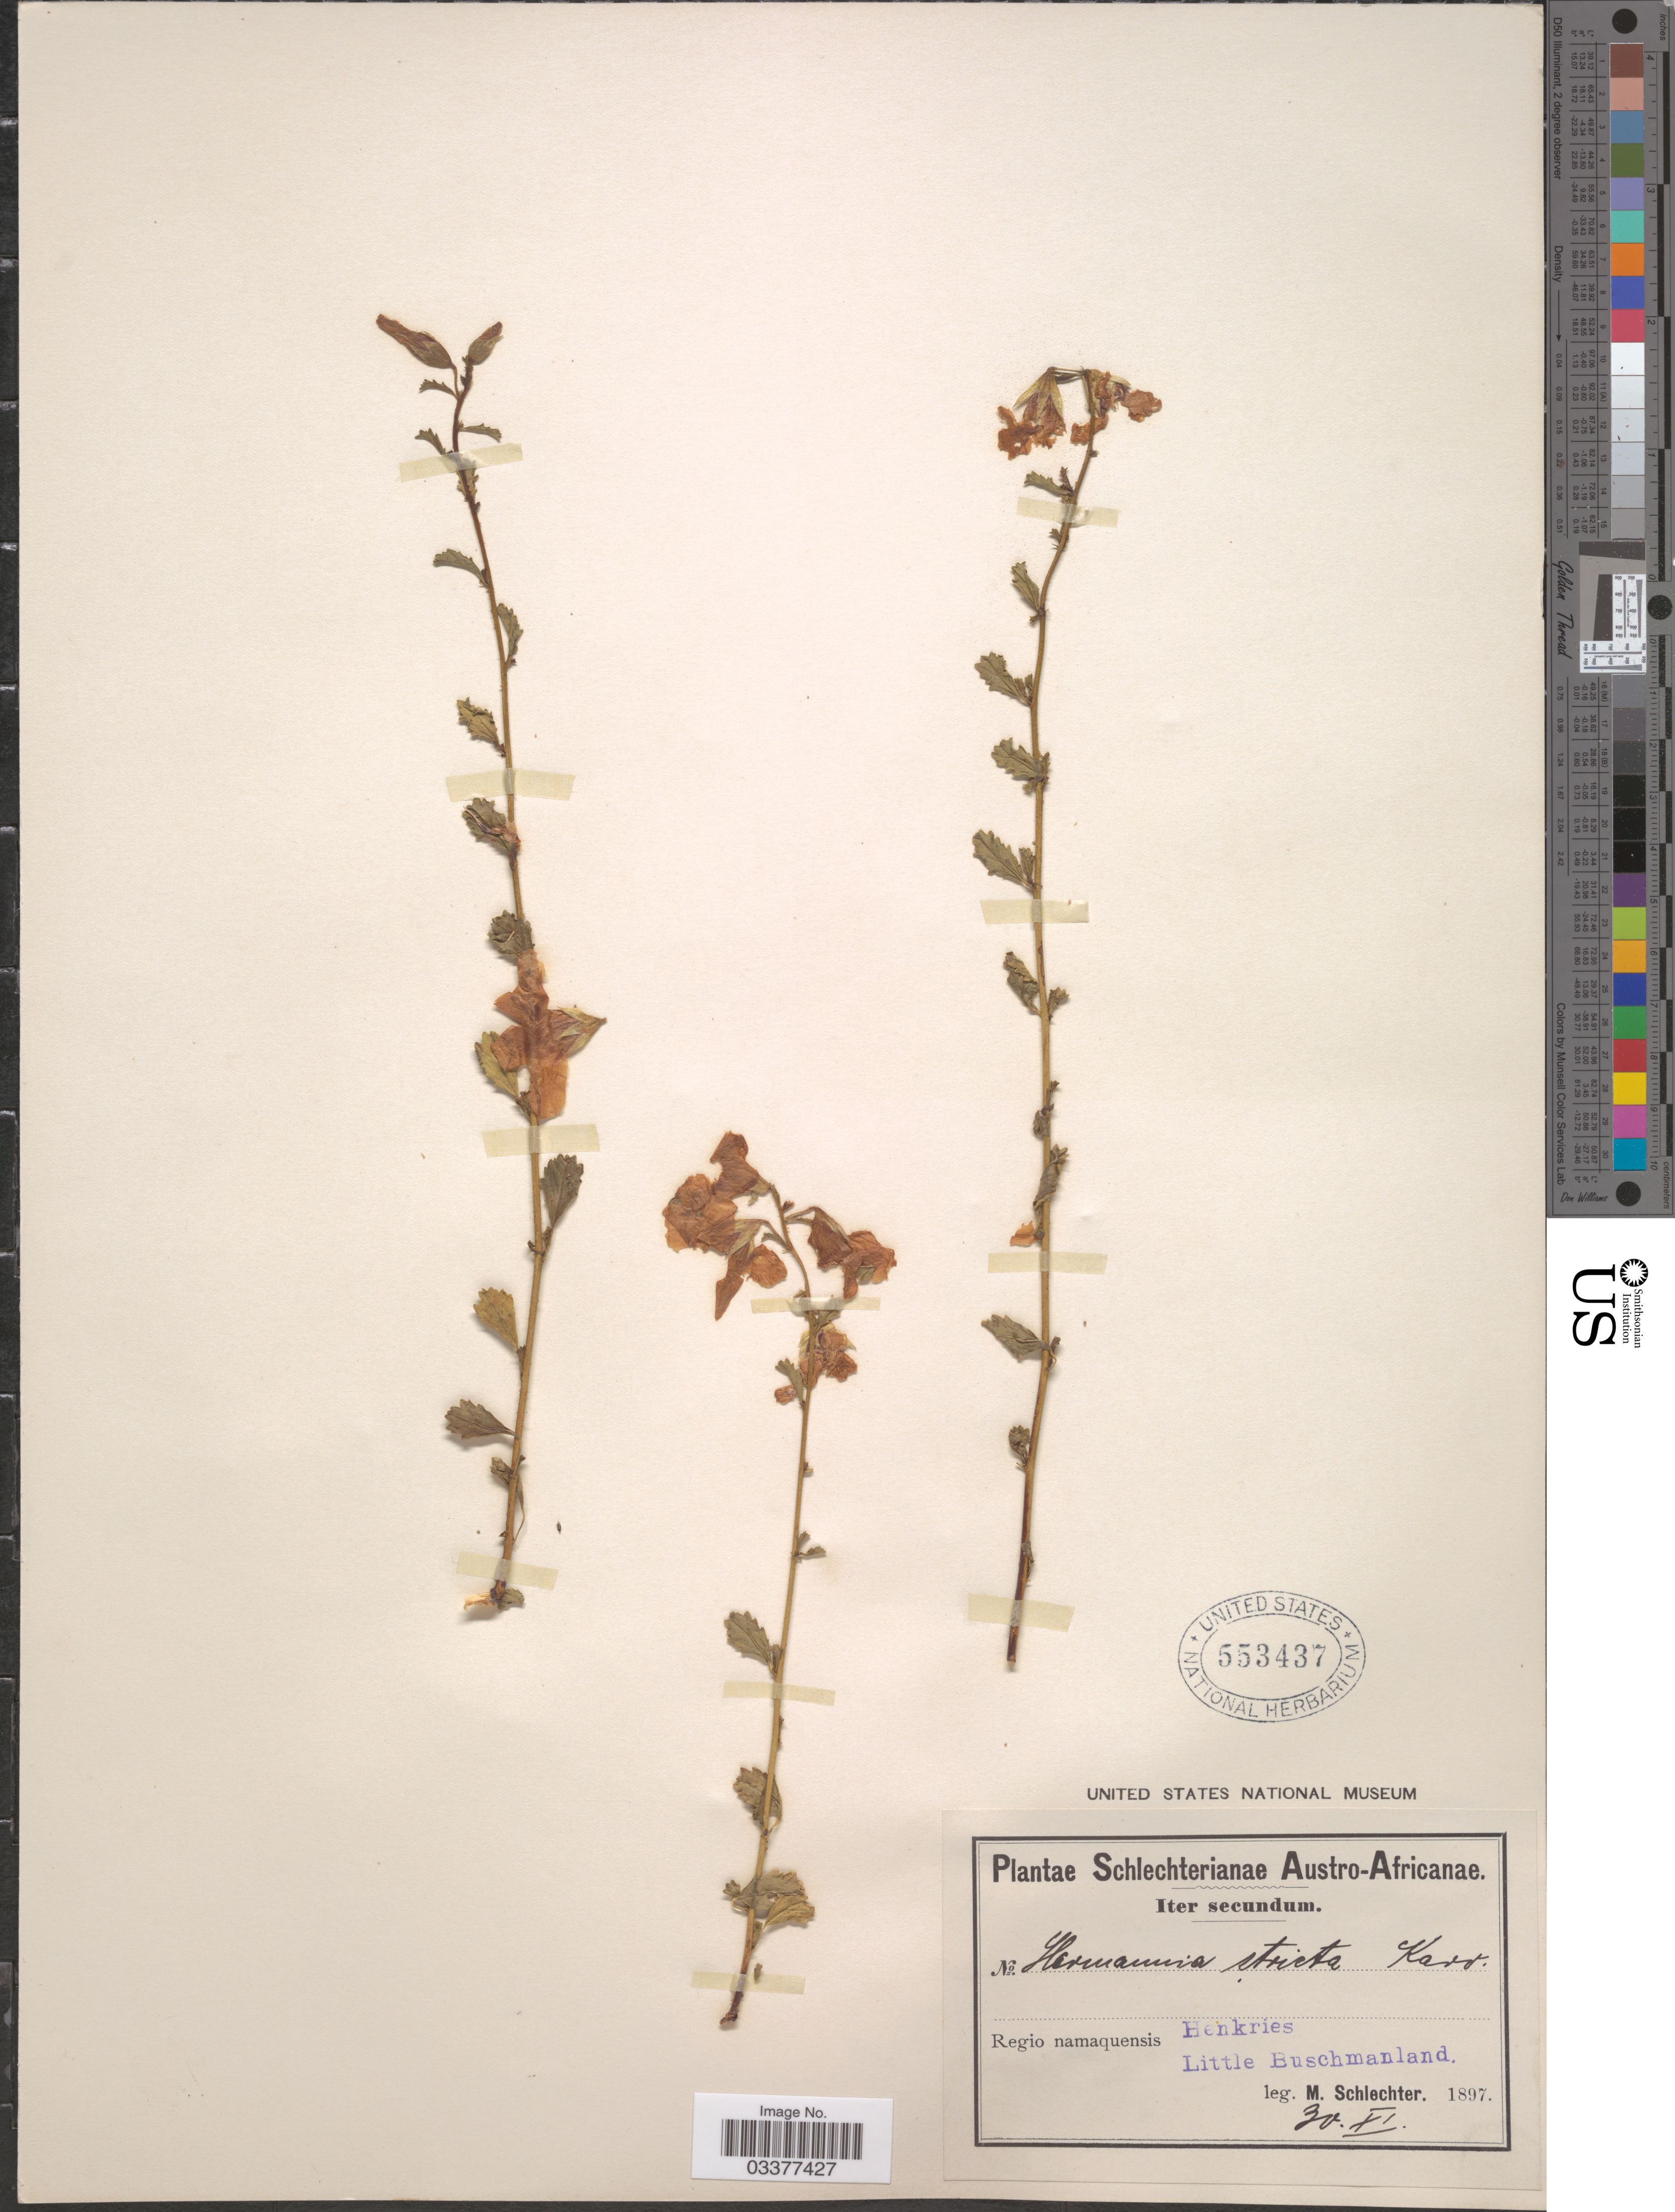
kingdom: Plantae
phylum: Tracheophyta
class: Magnoliopsida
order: Malvales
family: Malvaceae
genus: Hermannia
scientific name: Hermannia stricta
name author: Harv.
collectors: M. Schlechter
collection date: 1897-11-30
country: South Africa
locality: Austro-Africanae. Regio namaquensis. Henkries. Little Buschmanland.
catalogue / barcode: US 553437